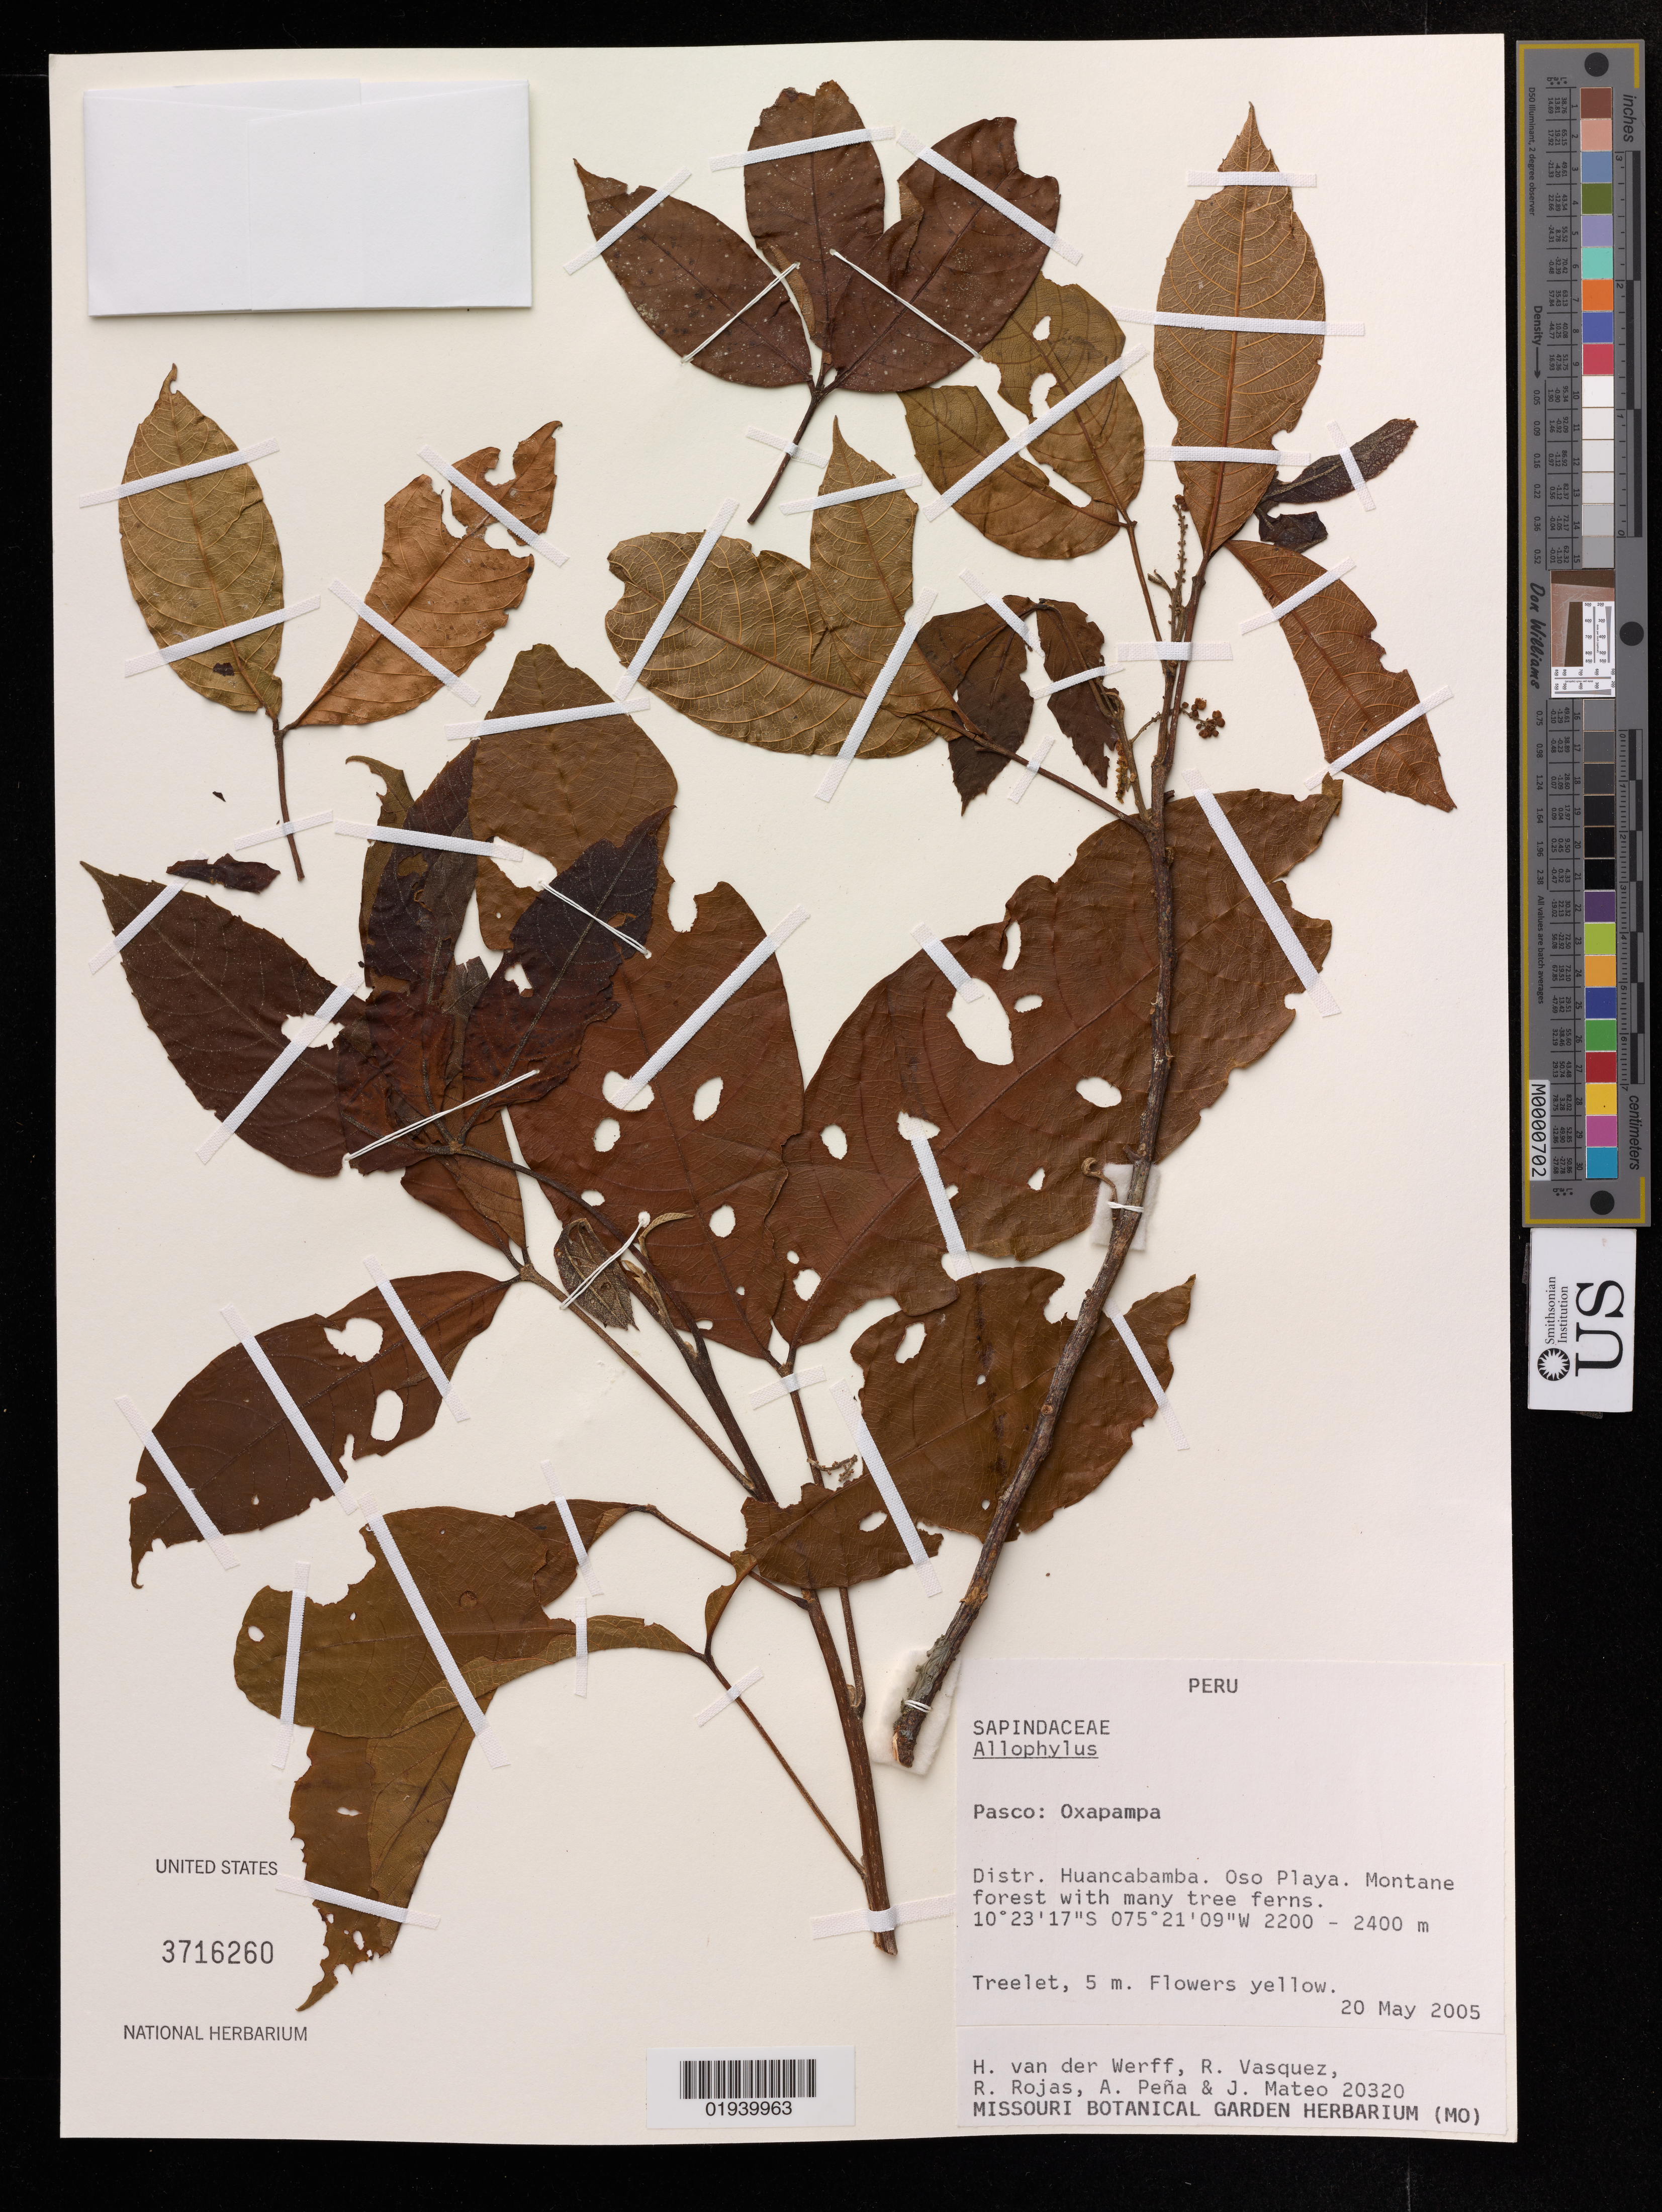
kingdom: Plantae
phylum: Tracheophyta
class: Magnoliopsida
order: Sapindales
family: Sapindaceae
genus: Allophylus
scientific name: Allophylus sp.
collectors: H. van der Werff, R. Vásquez M., R. Rojas, A. Peña & J. Mateo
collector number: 20320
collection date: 2005-05-20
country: Peru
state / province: Pasco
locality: Oxapampa. Dist. Huancabamba. Oso Playa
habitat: Montane forest with many tree ferns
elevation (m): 2200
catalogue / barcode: US 3716260